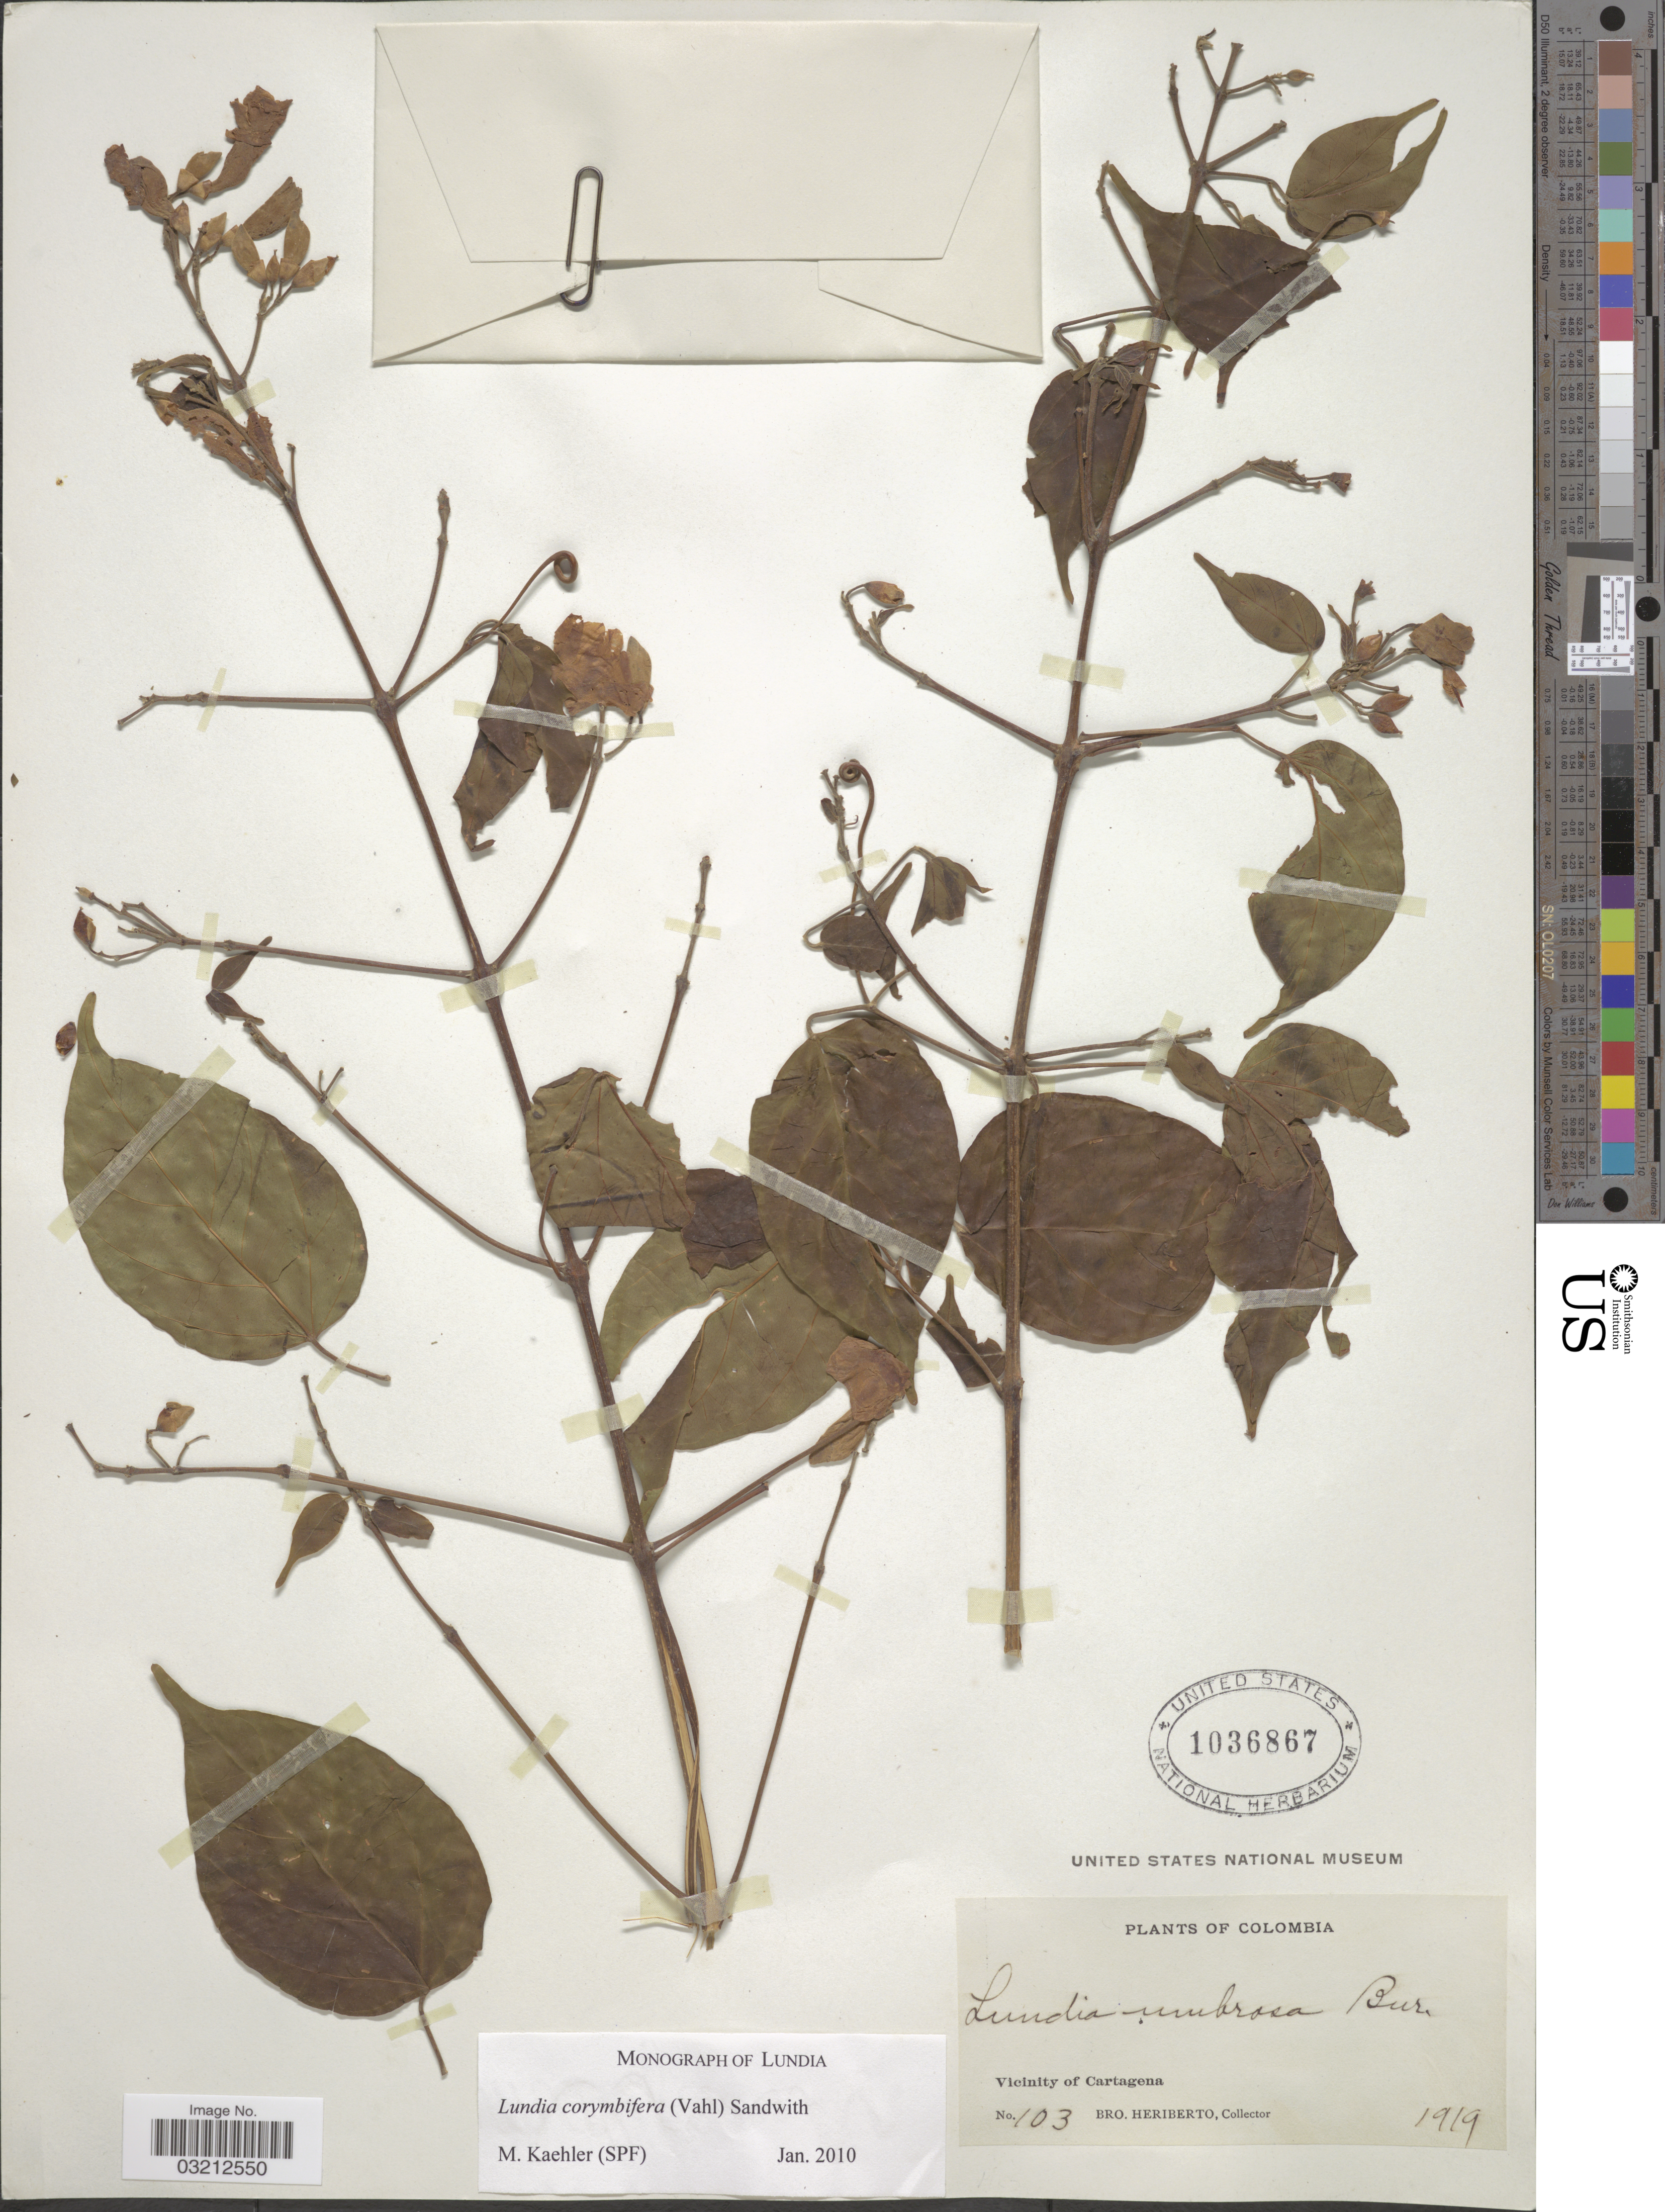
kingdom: Plantae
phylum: Tracheophyta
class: Magnoliopsida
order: Lamiales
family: Bignoniaceae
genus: Lundia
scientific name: Lundia corymbifera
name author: (Vahl) Sandwith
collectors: B. Heriberto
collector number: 103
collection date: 1919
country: Colombia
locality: Vicinity of Cartagena.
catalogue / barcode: US 1036867